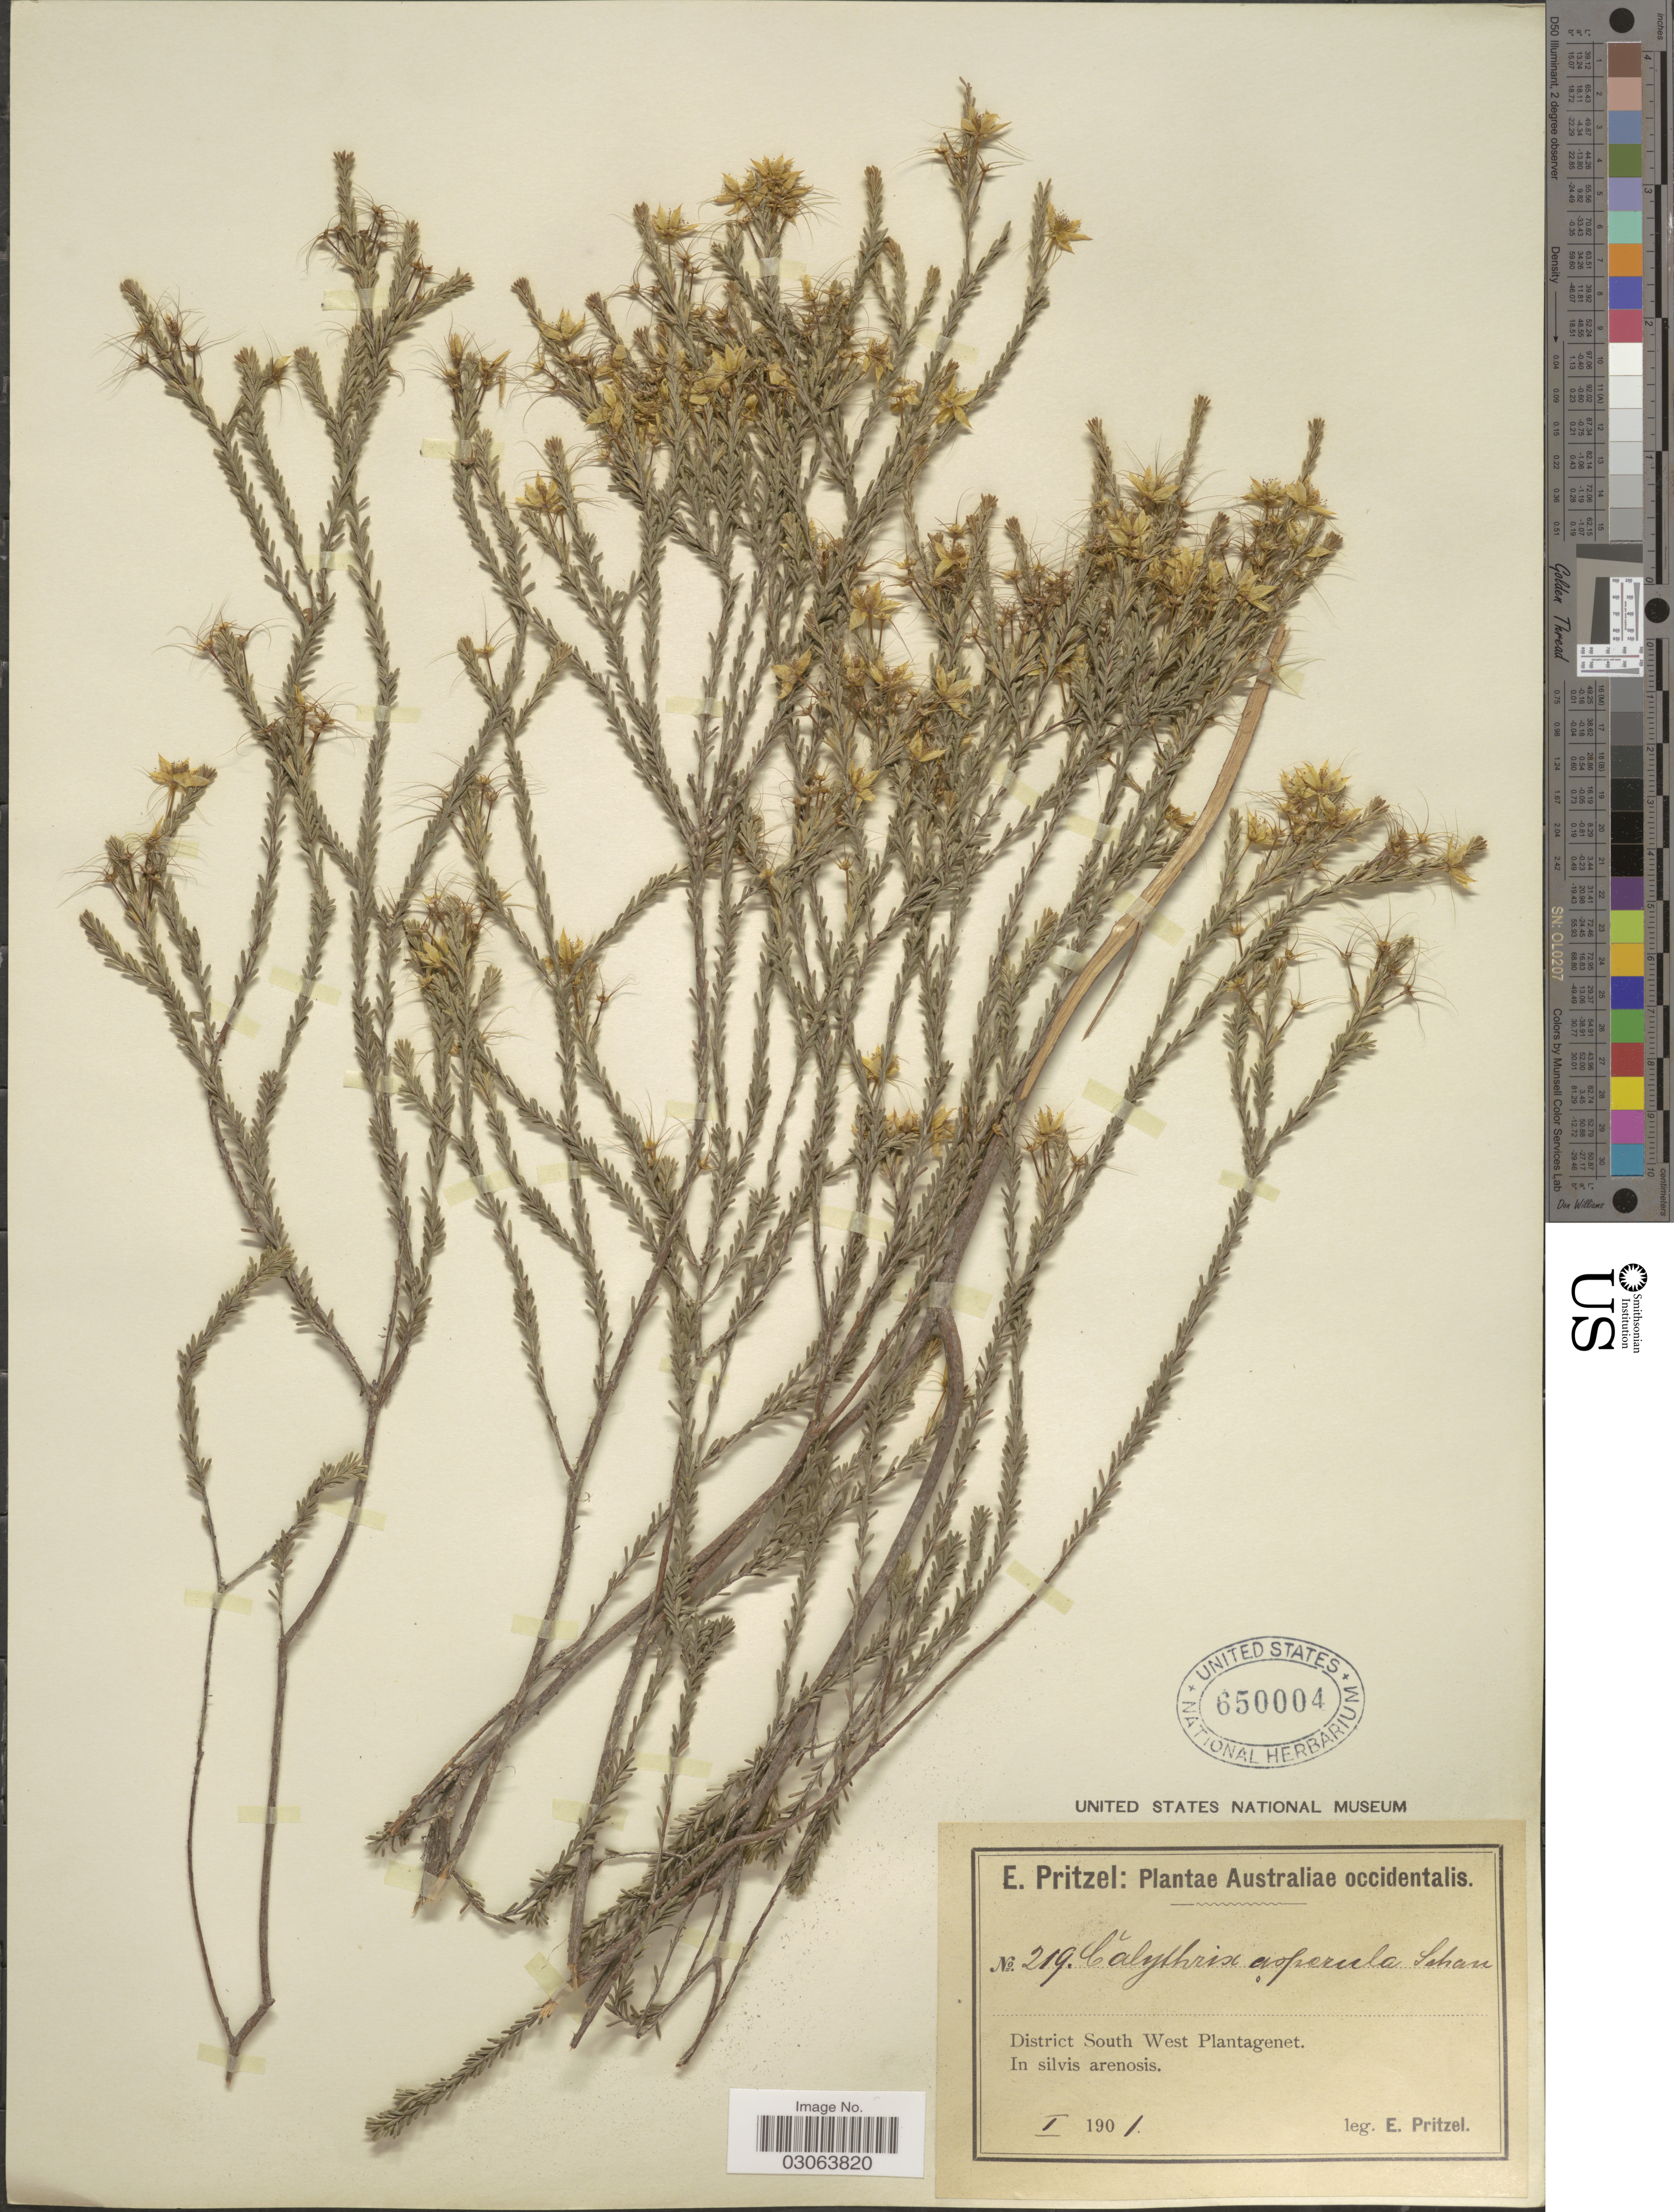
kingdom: Plantae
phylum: Tracheophyta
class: Magnoliopsida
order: Myrtales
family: Myrtaceae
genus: Calytrix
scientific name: Calytrix asperula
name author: (Schauer) Benth.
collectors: E. G. Pritzel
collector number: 219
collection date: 1901-01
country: Australia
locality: Australiae occidentalis, District South West Plantagenet.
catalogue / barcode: US 650004